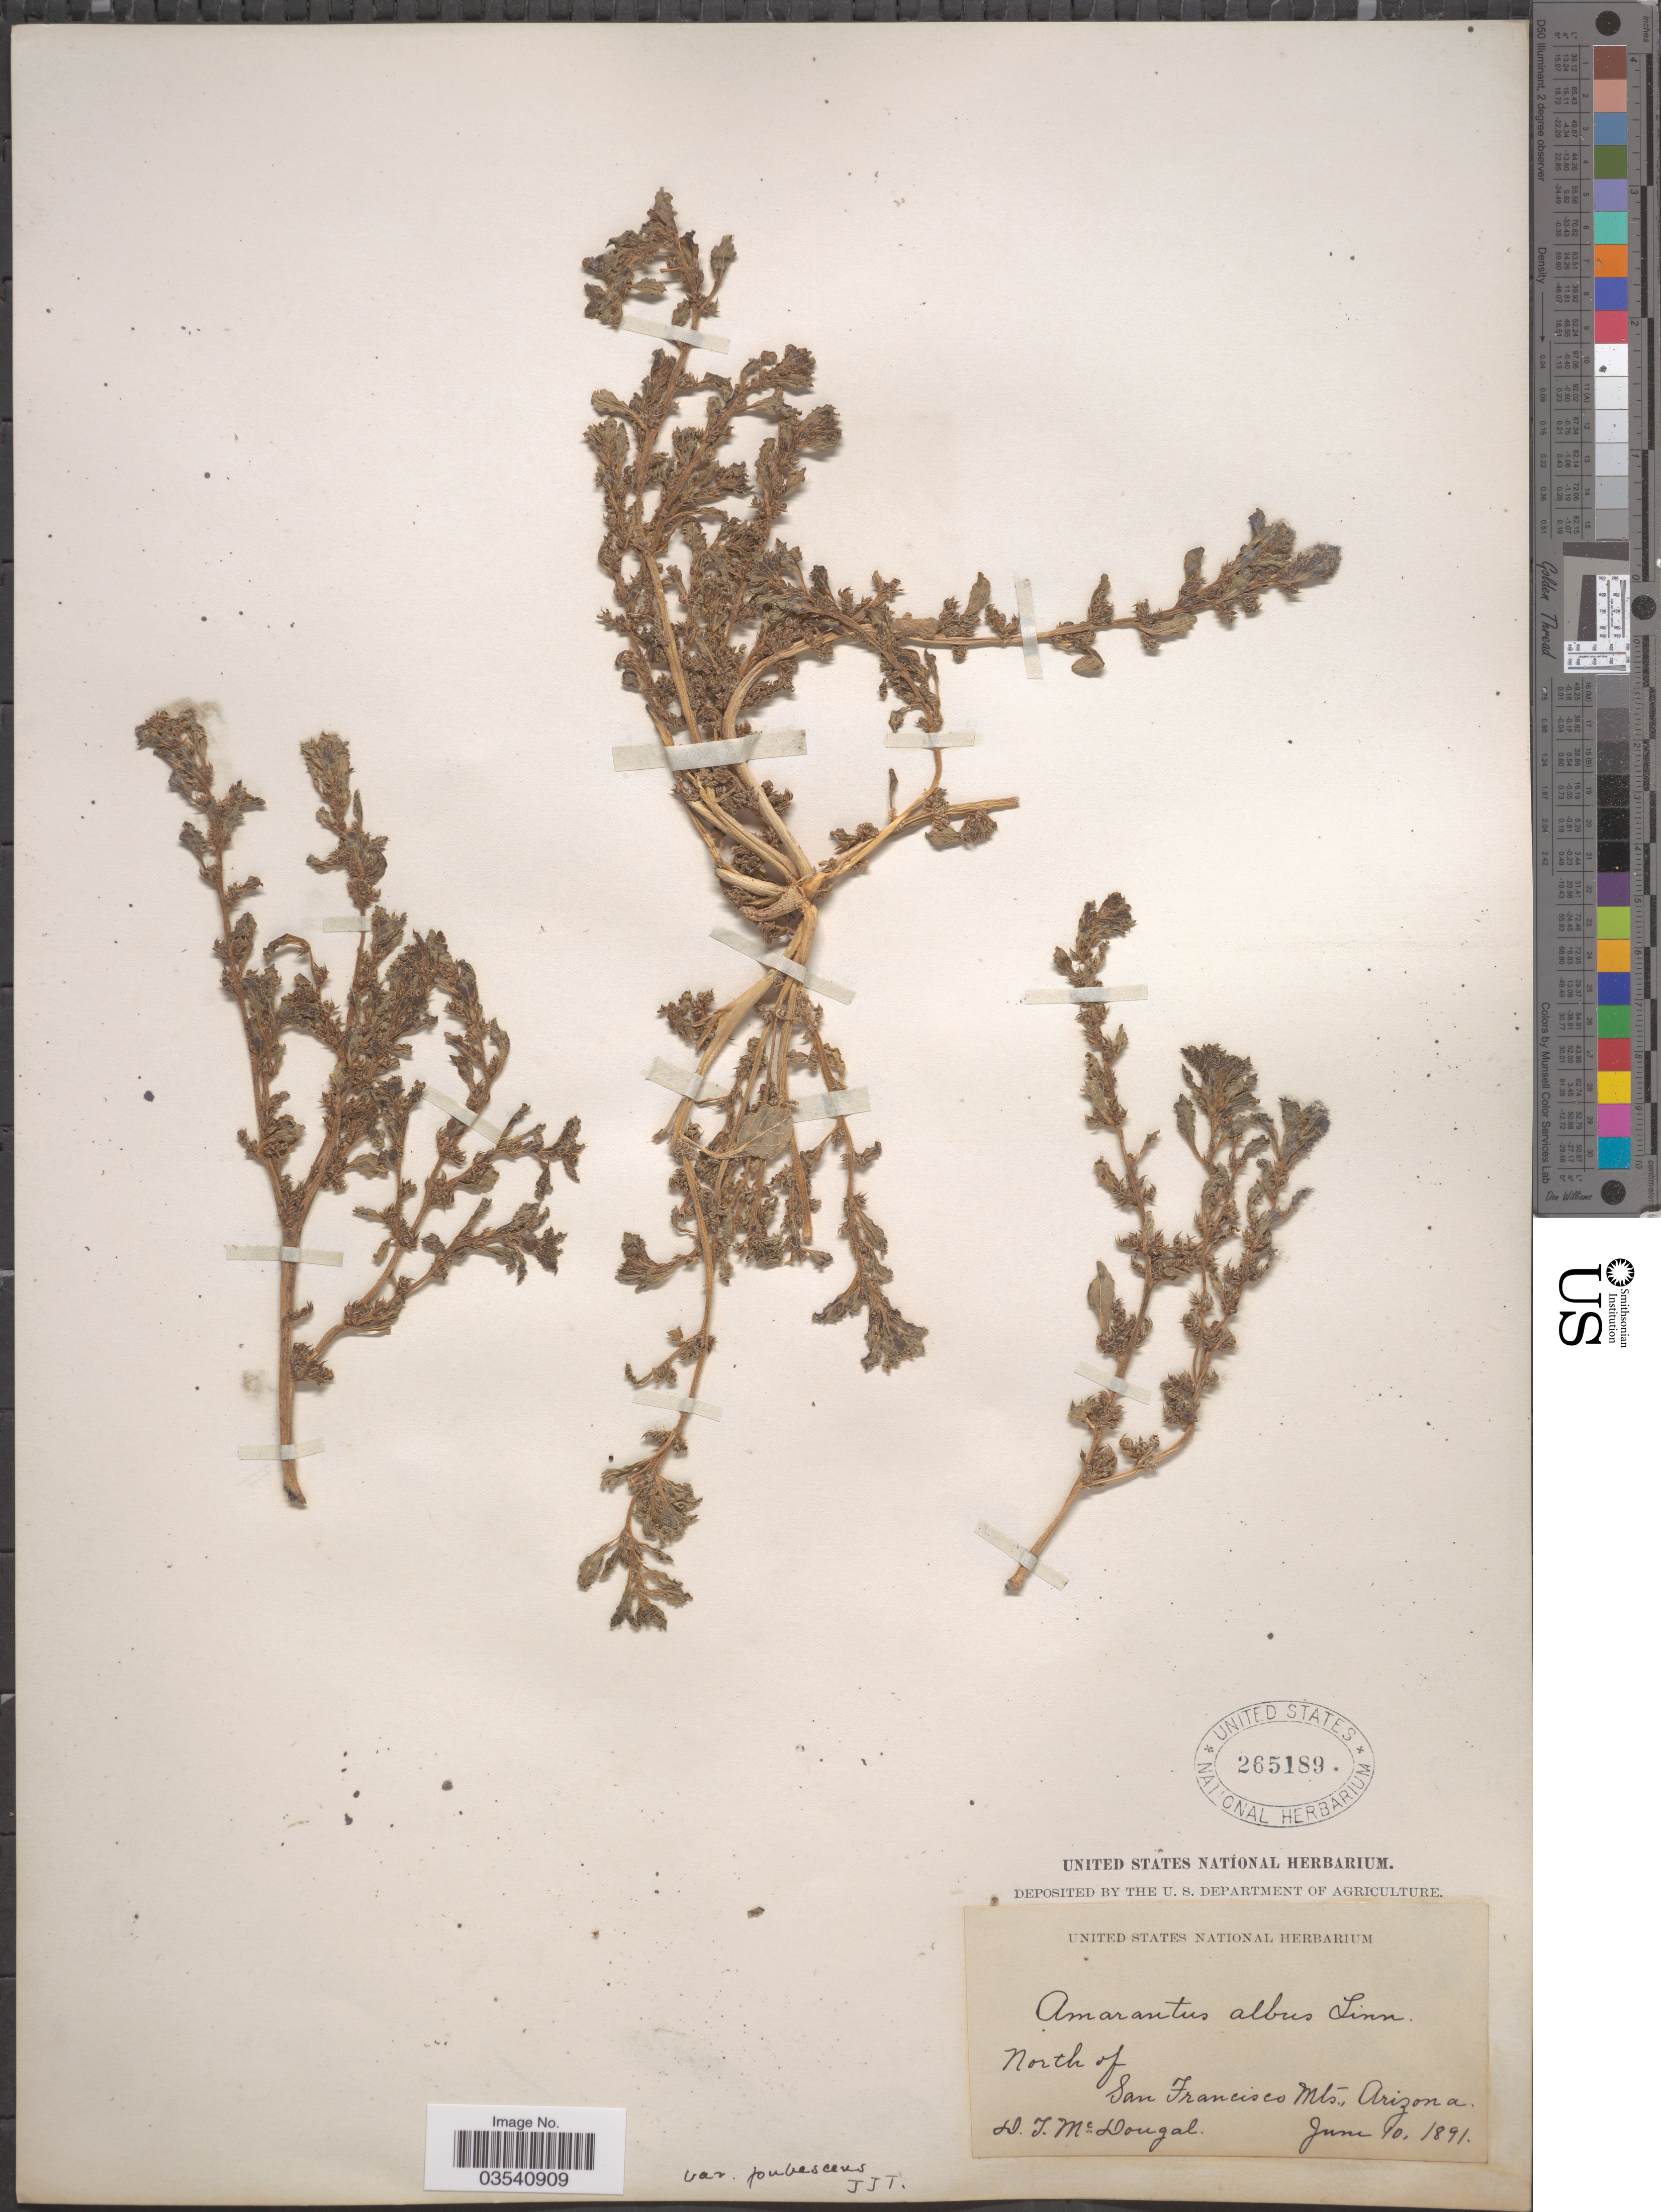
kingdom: Plantae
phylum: Tracheophyta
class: Magnoliopsida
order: Caryophyllales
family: Amaranthaceae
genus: Amaranthus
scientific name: Amaranthus pubescens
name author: (E. B. Uline & W. L. Bray) Rydb.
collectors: D. McDougal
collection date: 1891-06-10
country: United States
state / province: Arizona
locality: North of San Francisco Mts.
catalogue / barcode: US 265189